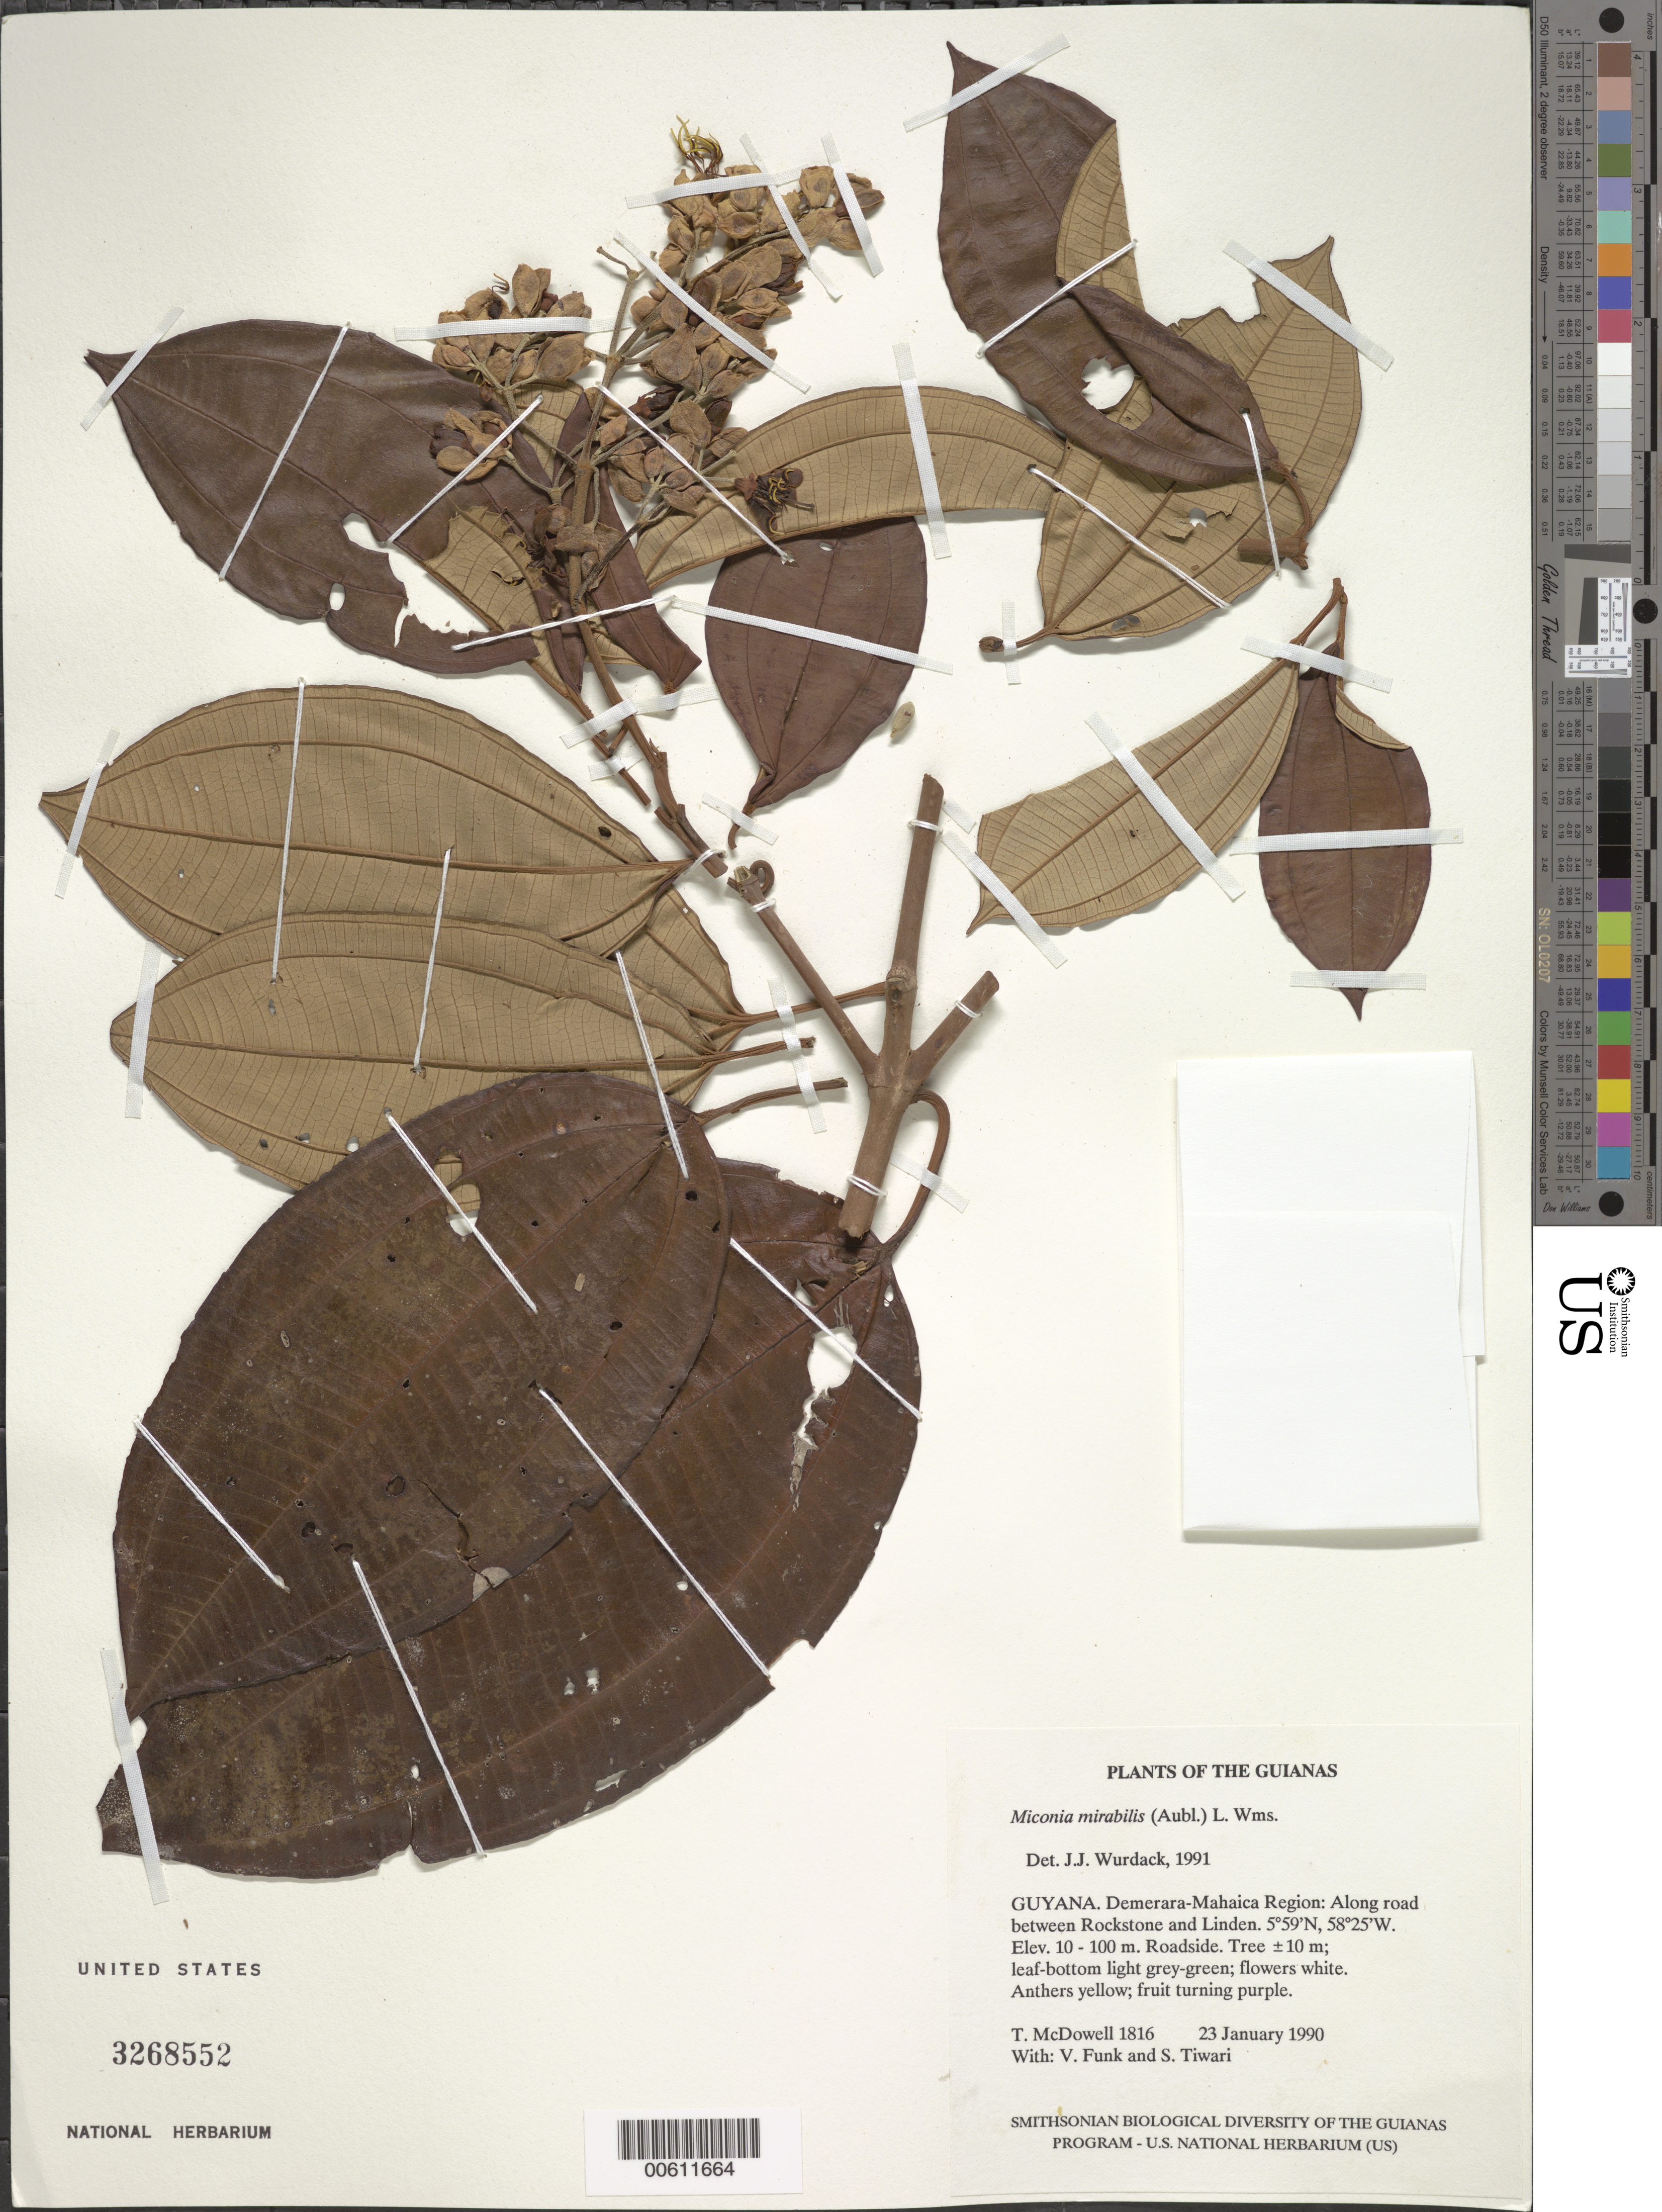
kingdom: Plantae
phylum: Tracheophyta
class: Magnoliopsida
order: Myrtales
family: Melastomataceae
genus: Miconia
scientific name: Miconia mirabilis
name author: (Aubl.) L.O. Williams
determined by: Wurdack, John J., (US), US (UNITED STATES)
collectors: T. McDowell, V. Funk & S. Tiwari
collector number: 1816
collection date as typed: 23 January 1990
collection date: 1990-01-23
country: Guyana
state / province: Demerara-Mahaica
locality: Along road between Rockstone and Linden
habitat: Roadside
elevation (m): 10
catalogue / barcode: US 3268552